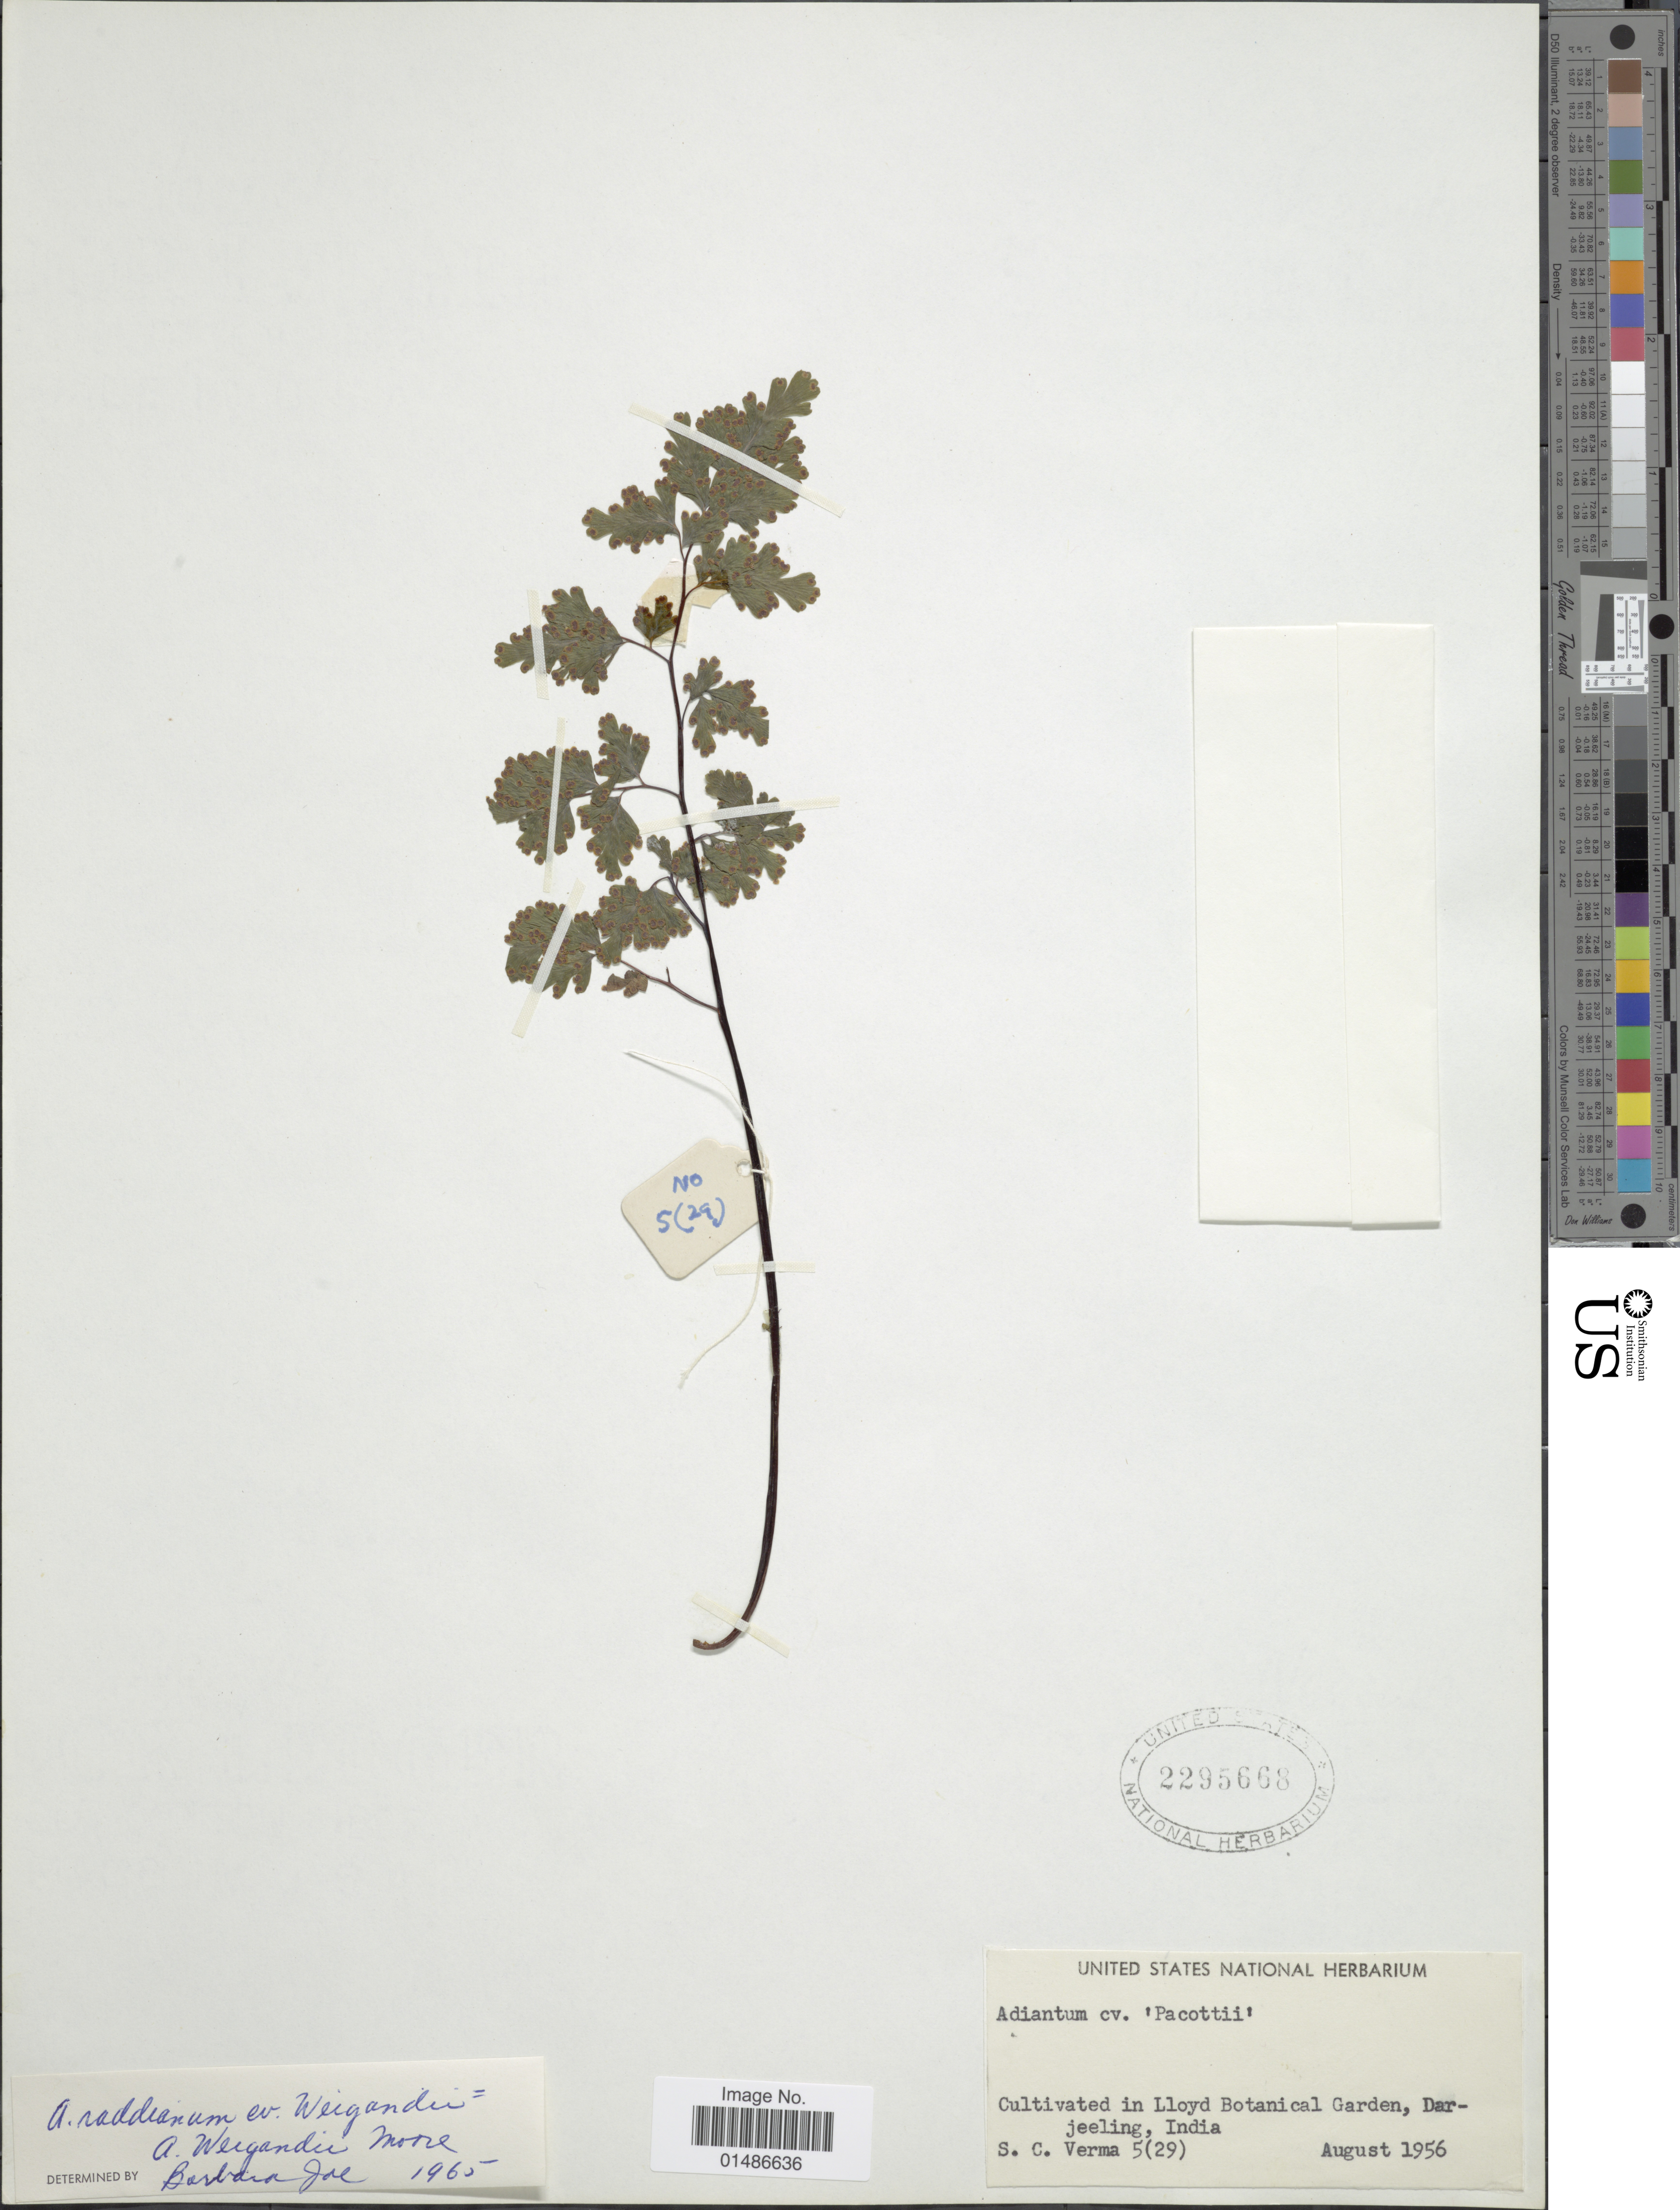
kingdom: Plantae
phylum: Tracheophyta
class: Polypodiopsida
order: Polypodiales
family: Pteridaceae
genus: Adiantum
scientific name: Adiantum raddianum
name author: C. Presl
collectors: S. Verma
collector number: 5 (29)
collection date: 1956-08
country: India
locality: Cultivated in Lloyd Botanical Garden, Darjeeling.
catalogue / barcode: US 2295668